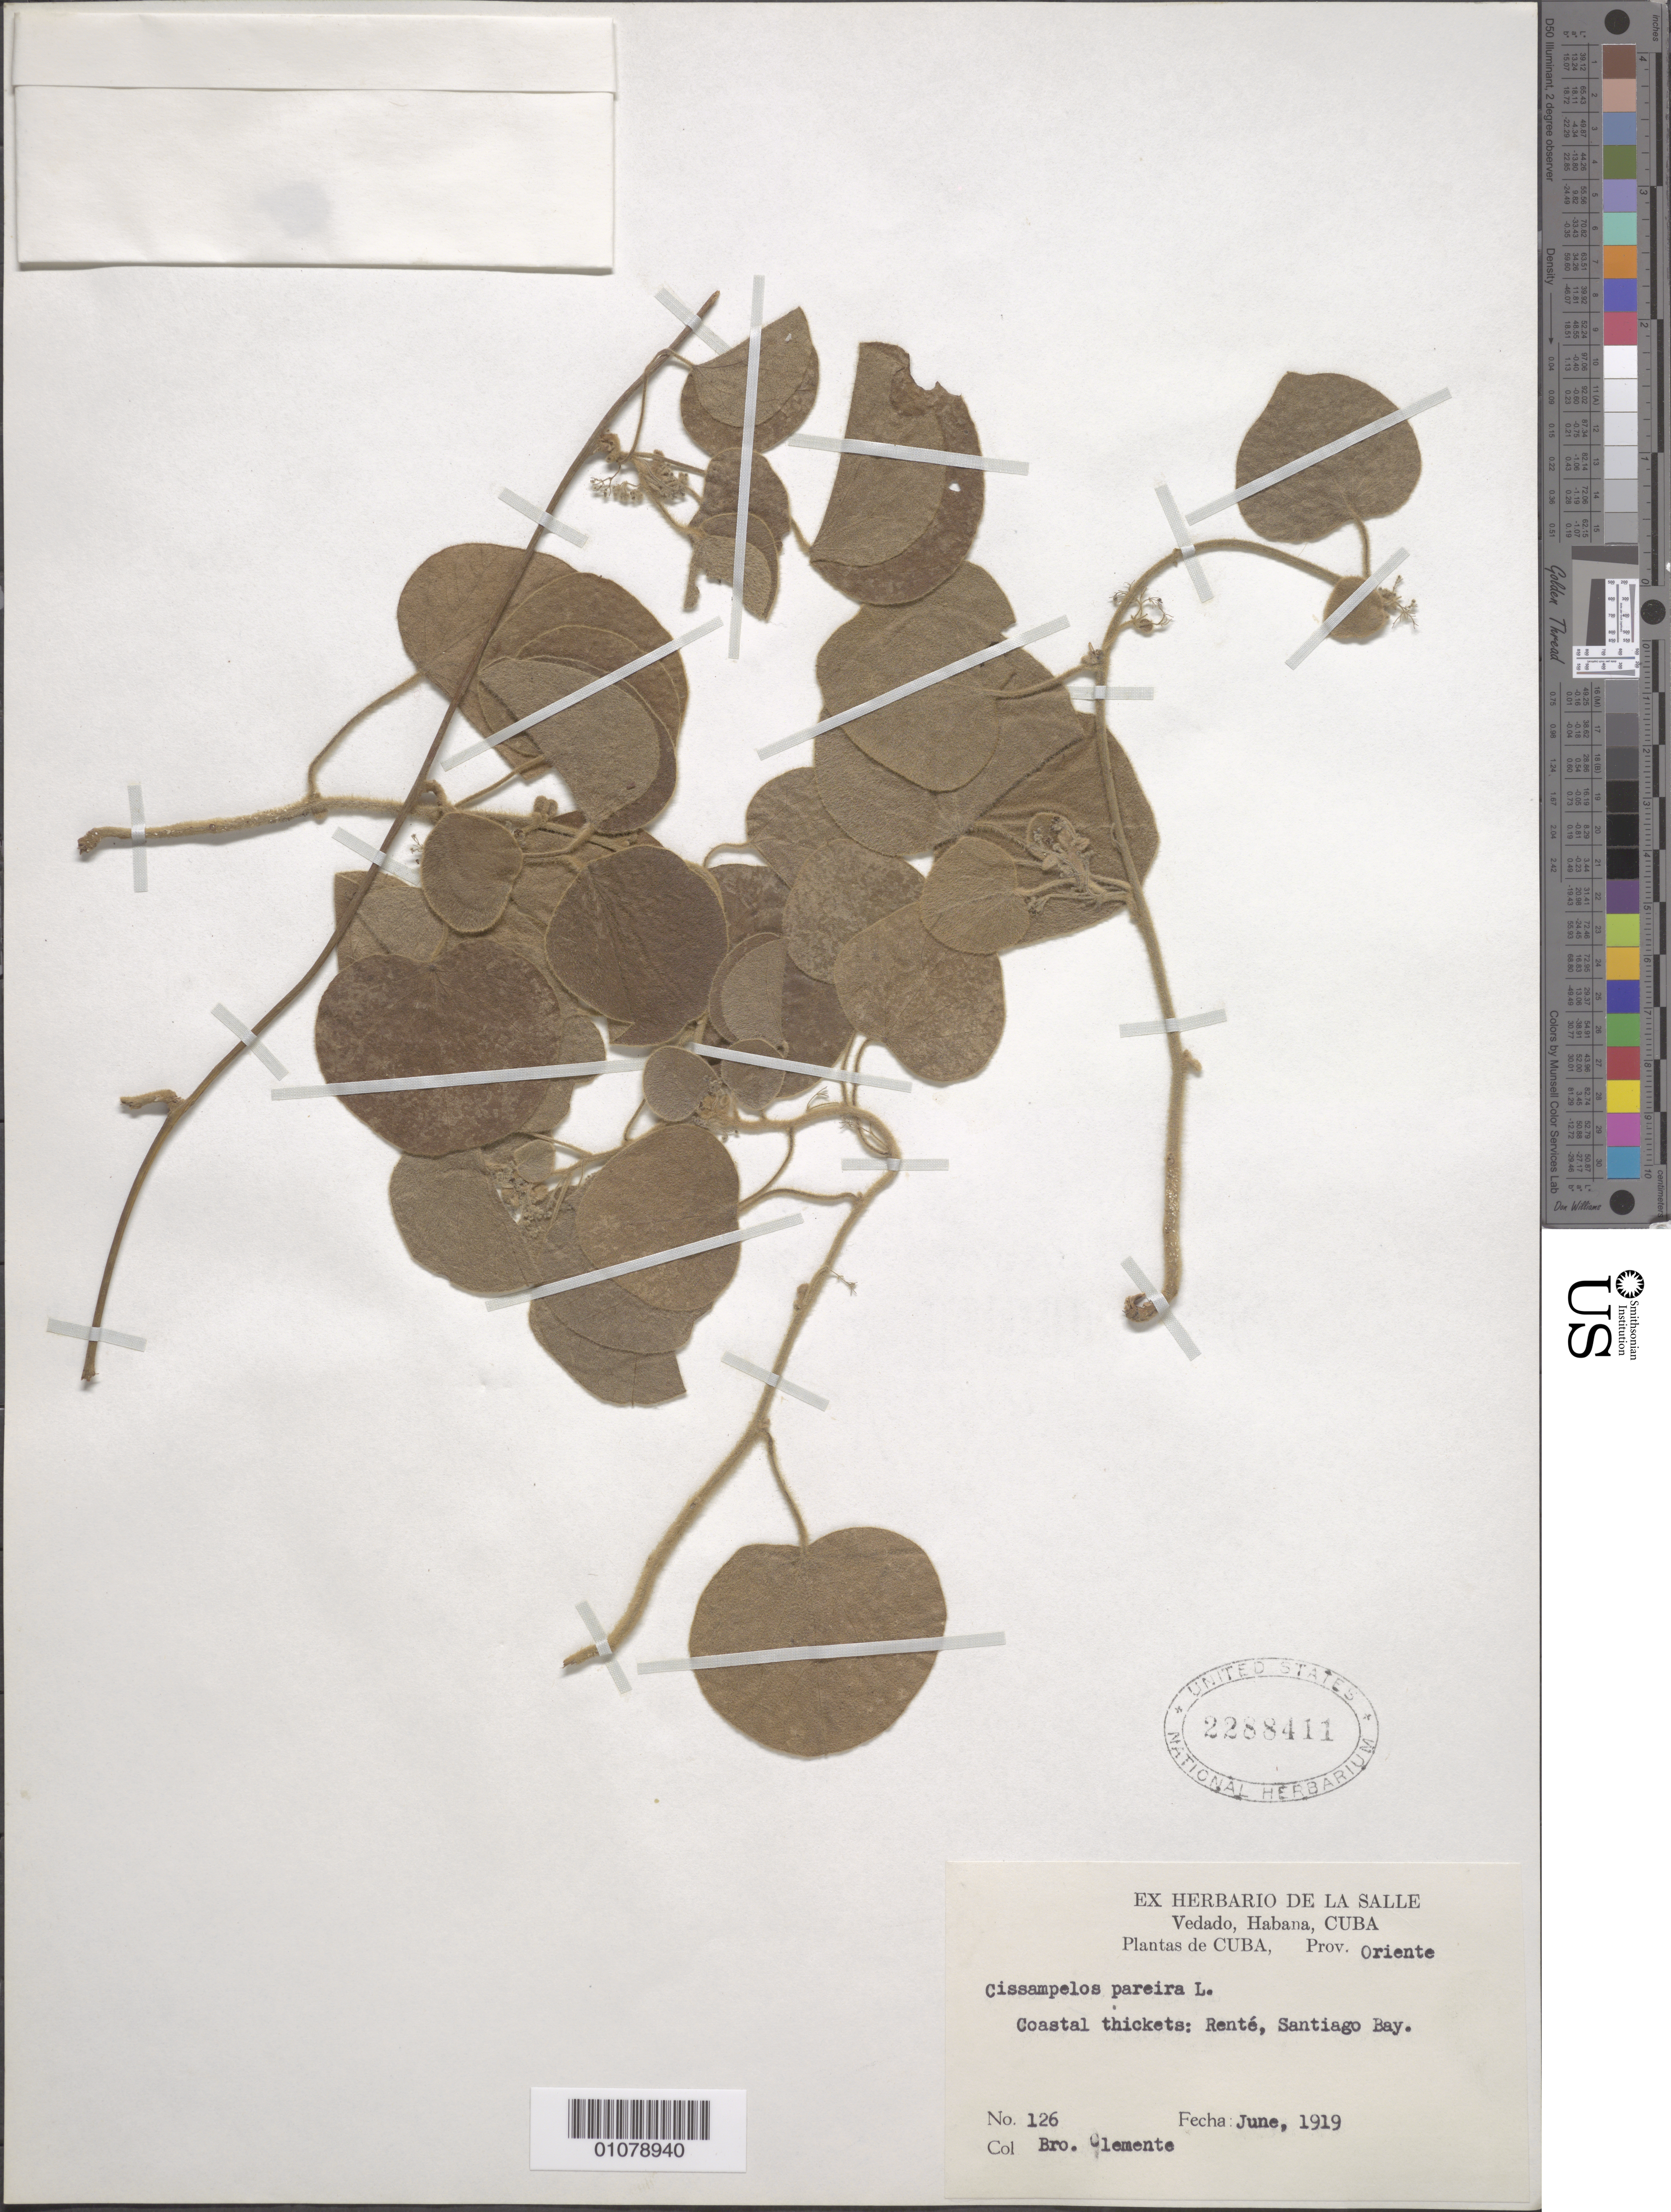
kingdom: Plantae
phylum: Tracheophyta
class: Magnoliopsida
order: Ranunculales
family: Menispermaceae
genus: Cissampelos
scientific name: Cissampelos pareira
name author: L.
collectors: Bro. Clemente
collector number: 126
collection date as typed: Jun 1919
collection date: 1919-06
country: Cuba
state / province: La Habana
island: Cuba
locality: Oriente, Santiago Bay, Rente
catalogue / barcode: US 2288411